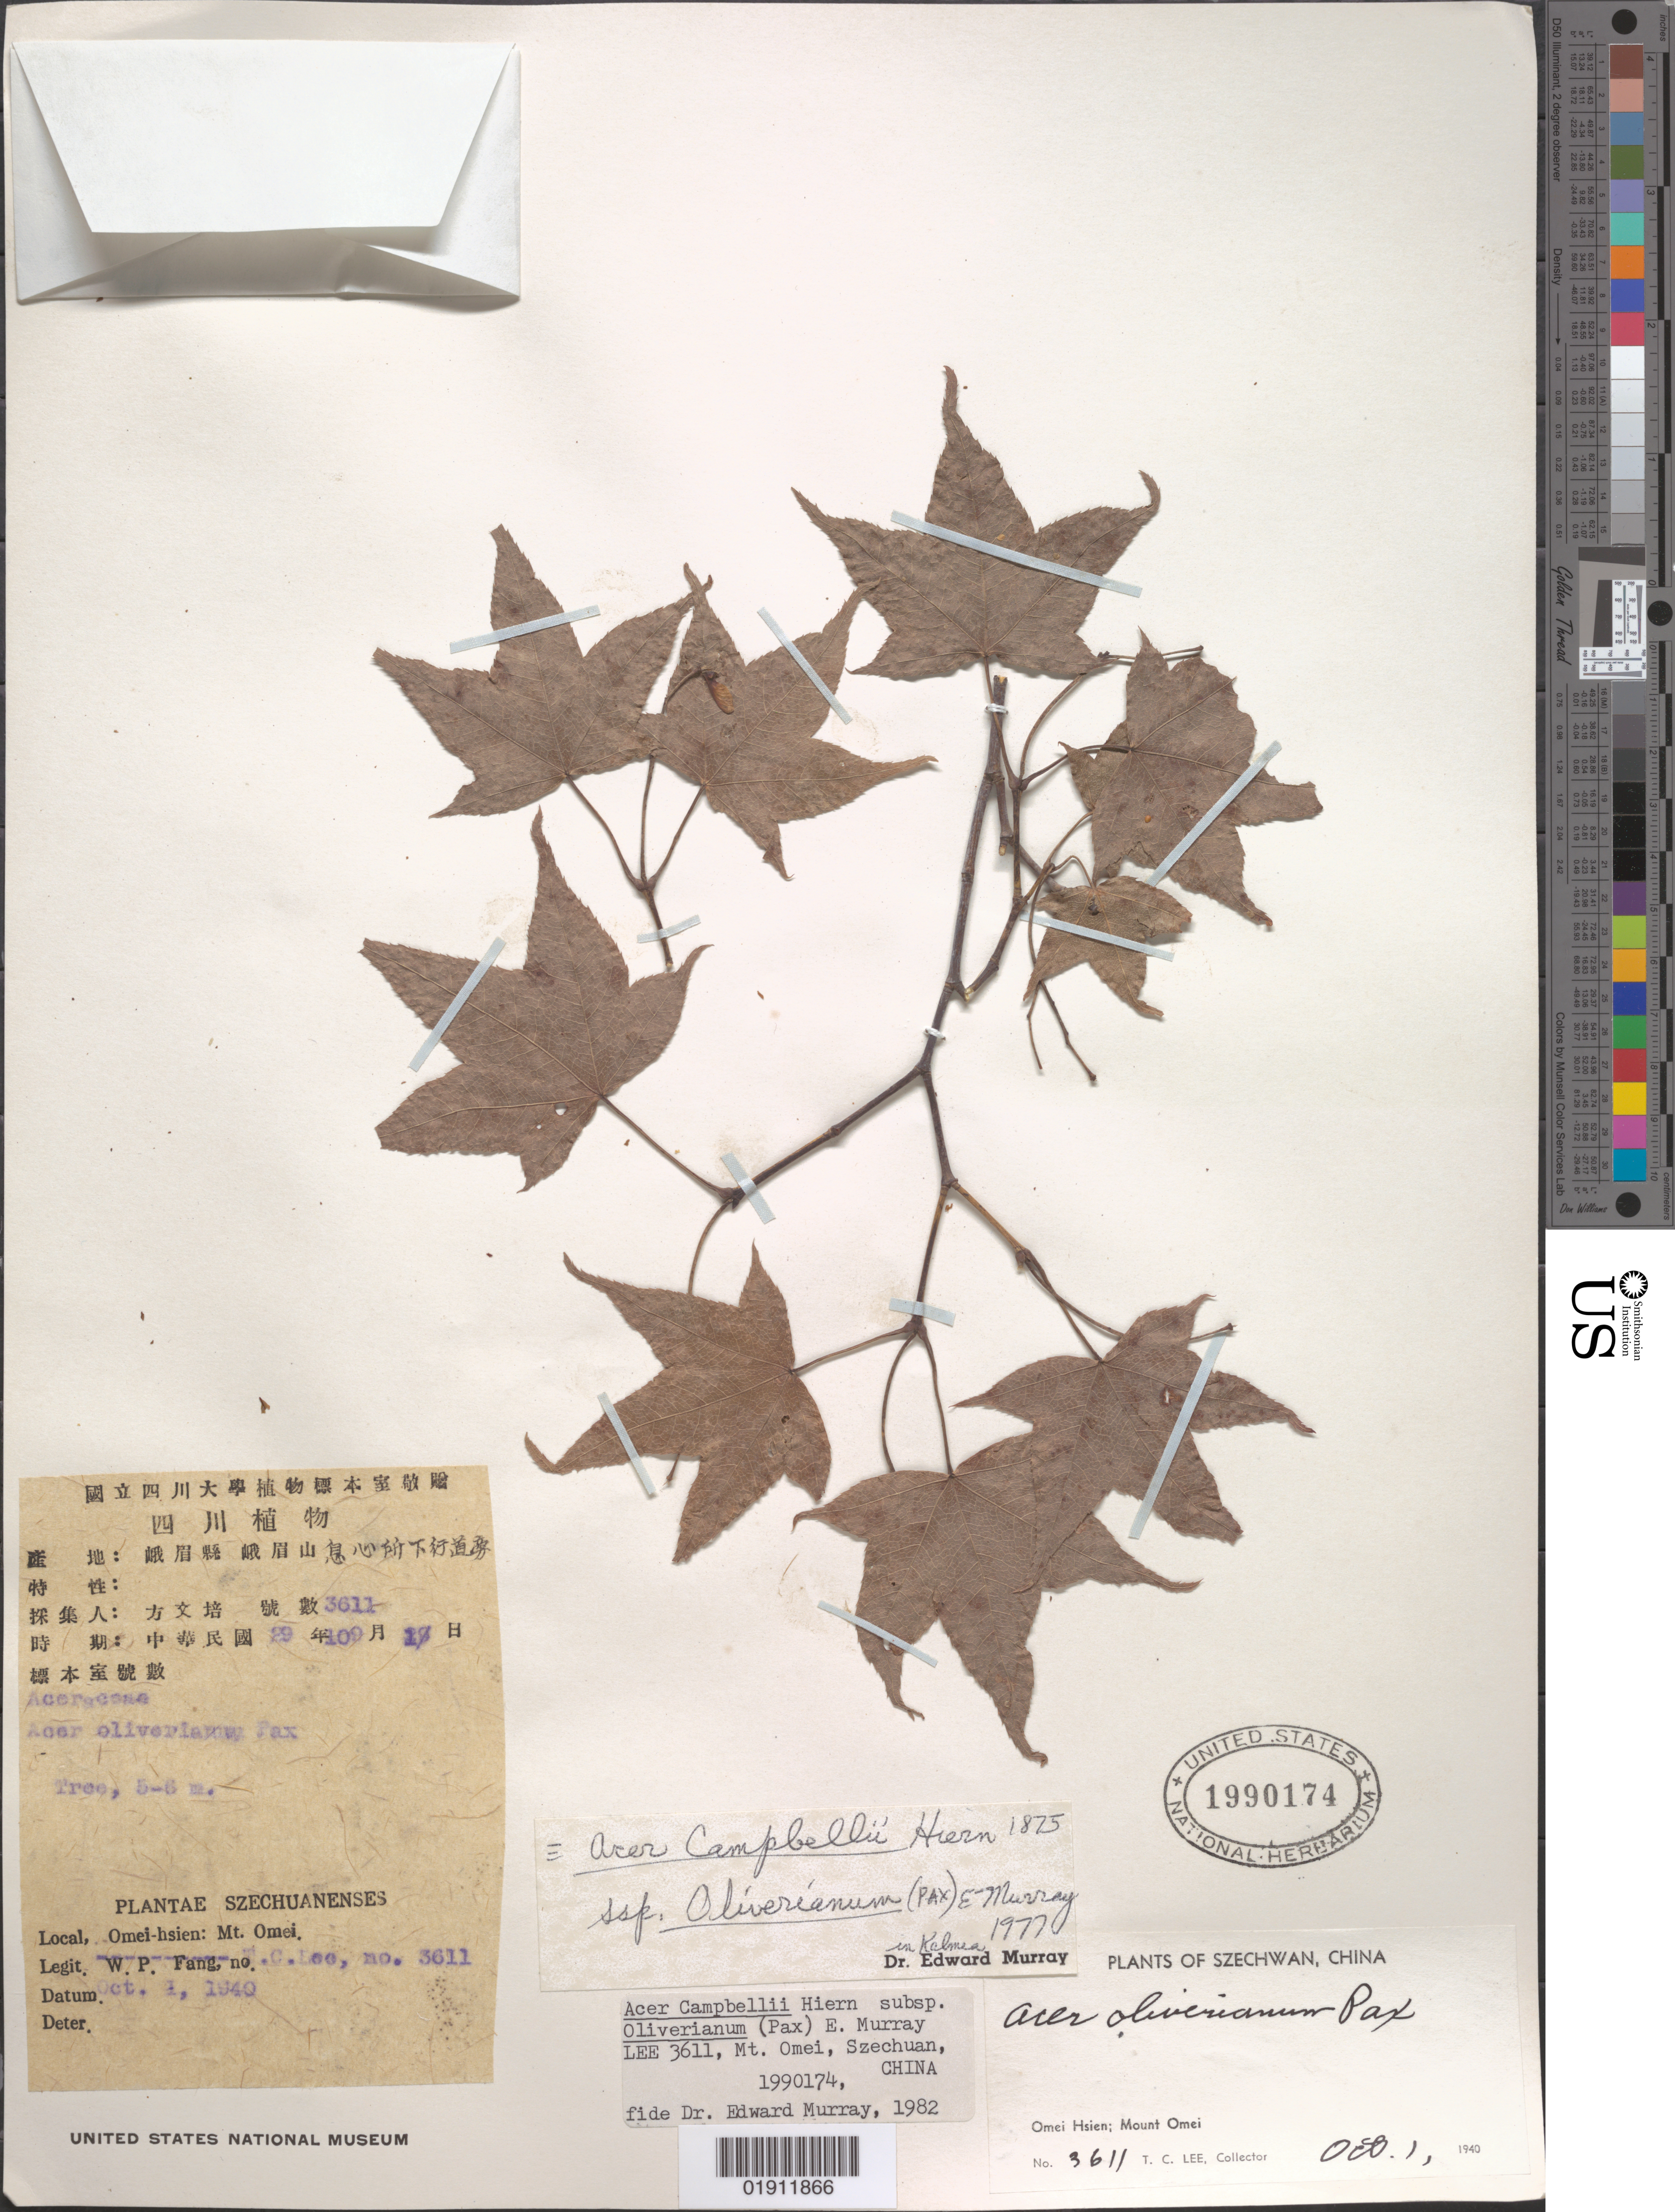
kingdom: Plantae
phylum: Tracheophyta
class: Magnoliopsida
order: Sapindales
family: Sapindaceae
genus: Acer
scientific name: Acer campbellii subsp. oliverianum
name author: (Pax) A.E. Murray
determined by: Murray, Edward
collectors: T. Lee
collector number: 3611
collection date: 1940-10-01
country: China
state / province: Sichuan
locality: Szechwan [Sichuan], Omei Hsien; Mount Omei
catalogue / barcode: US 1990174